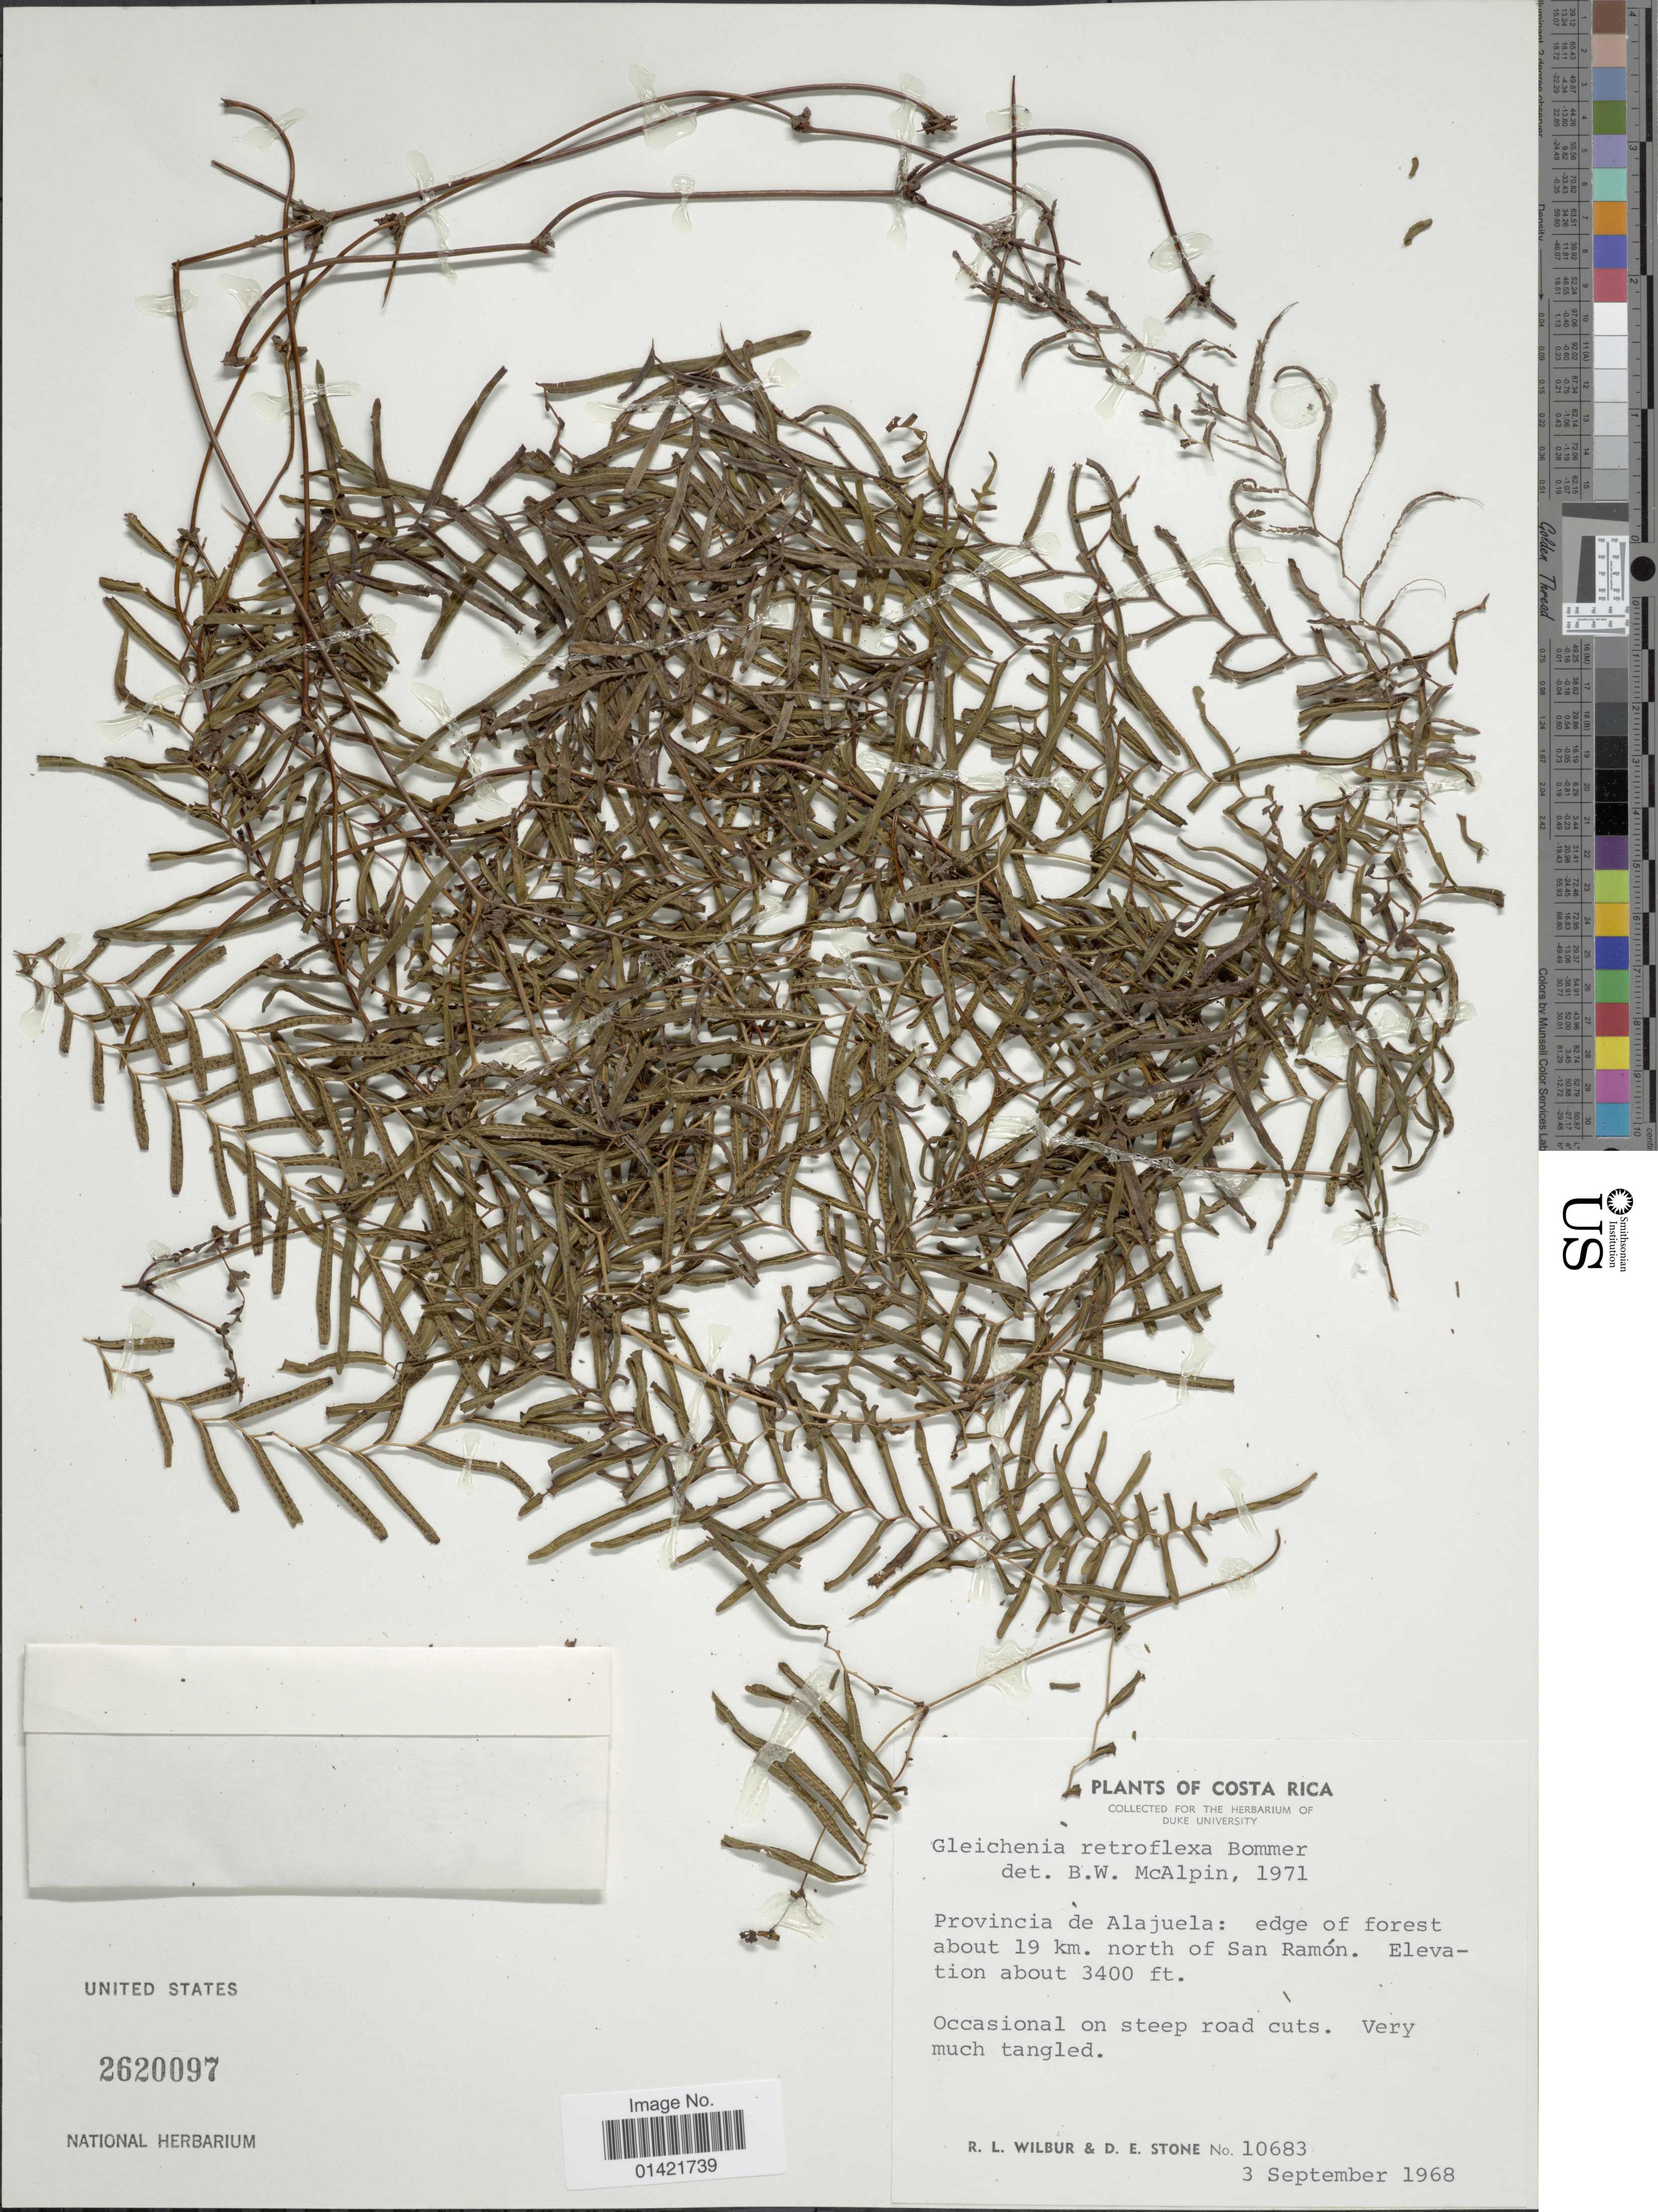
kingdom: Plantae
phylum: Tracheophyta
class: Polypodiopsida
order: Gleicheniales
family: Gleicheniaceae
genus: Sticherus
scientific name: Sticherus retroflexus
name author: (Bornm. ex Christ) Copel.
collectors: R. L. Wilbur & D. E. Stone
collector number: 10683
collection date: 1968-09-03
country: Costa Rica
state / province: Alajuela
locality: Edge of forest about 19 km. north of San Ramon.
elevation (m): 1036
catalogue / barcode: US 2620097